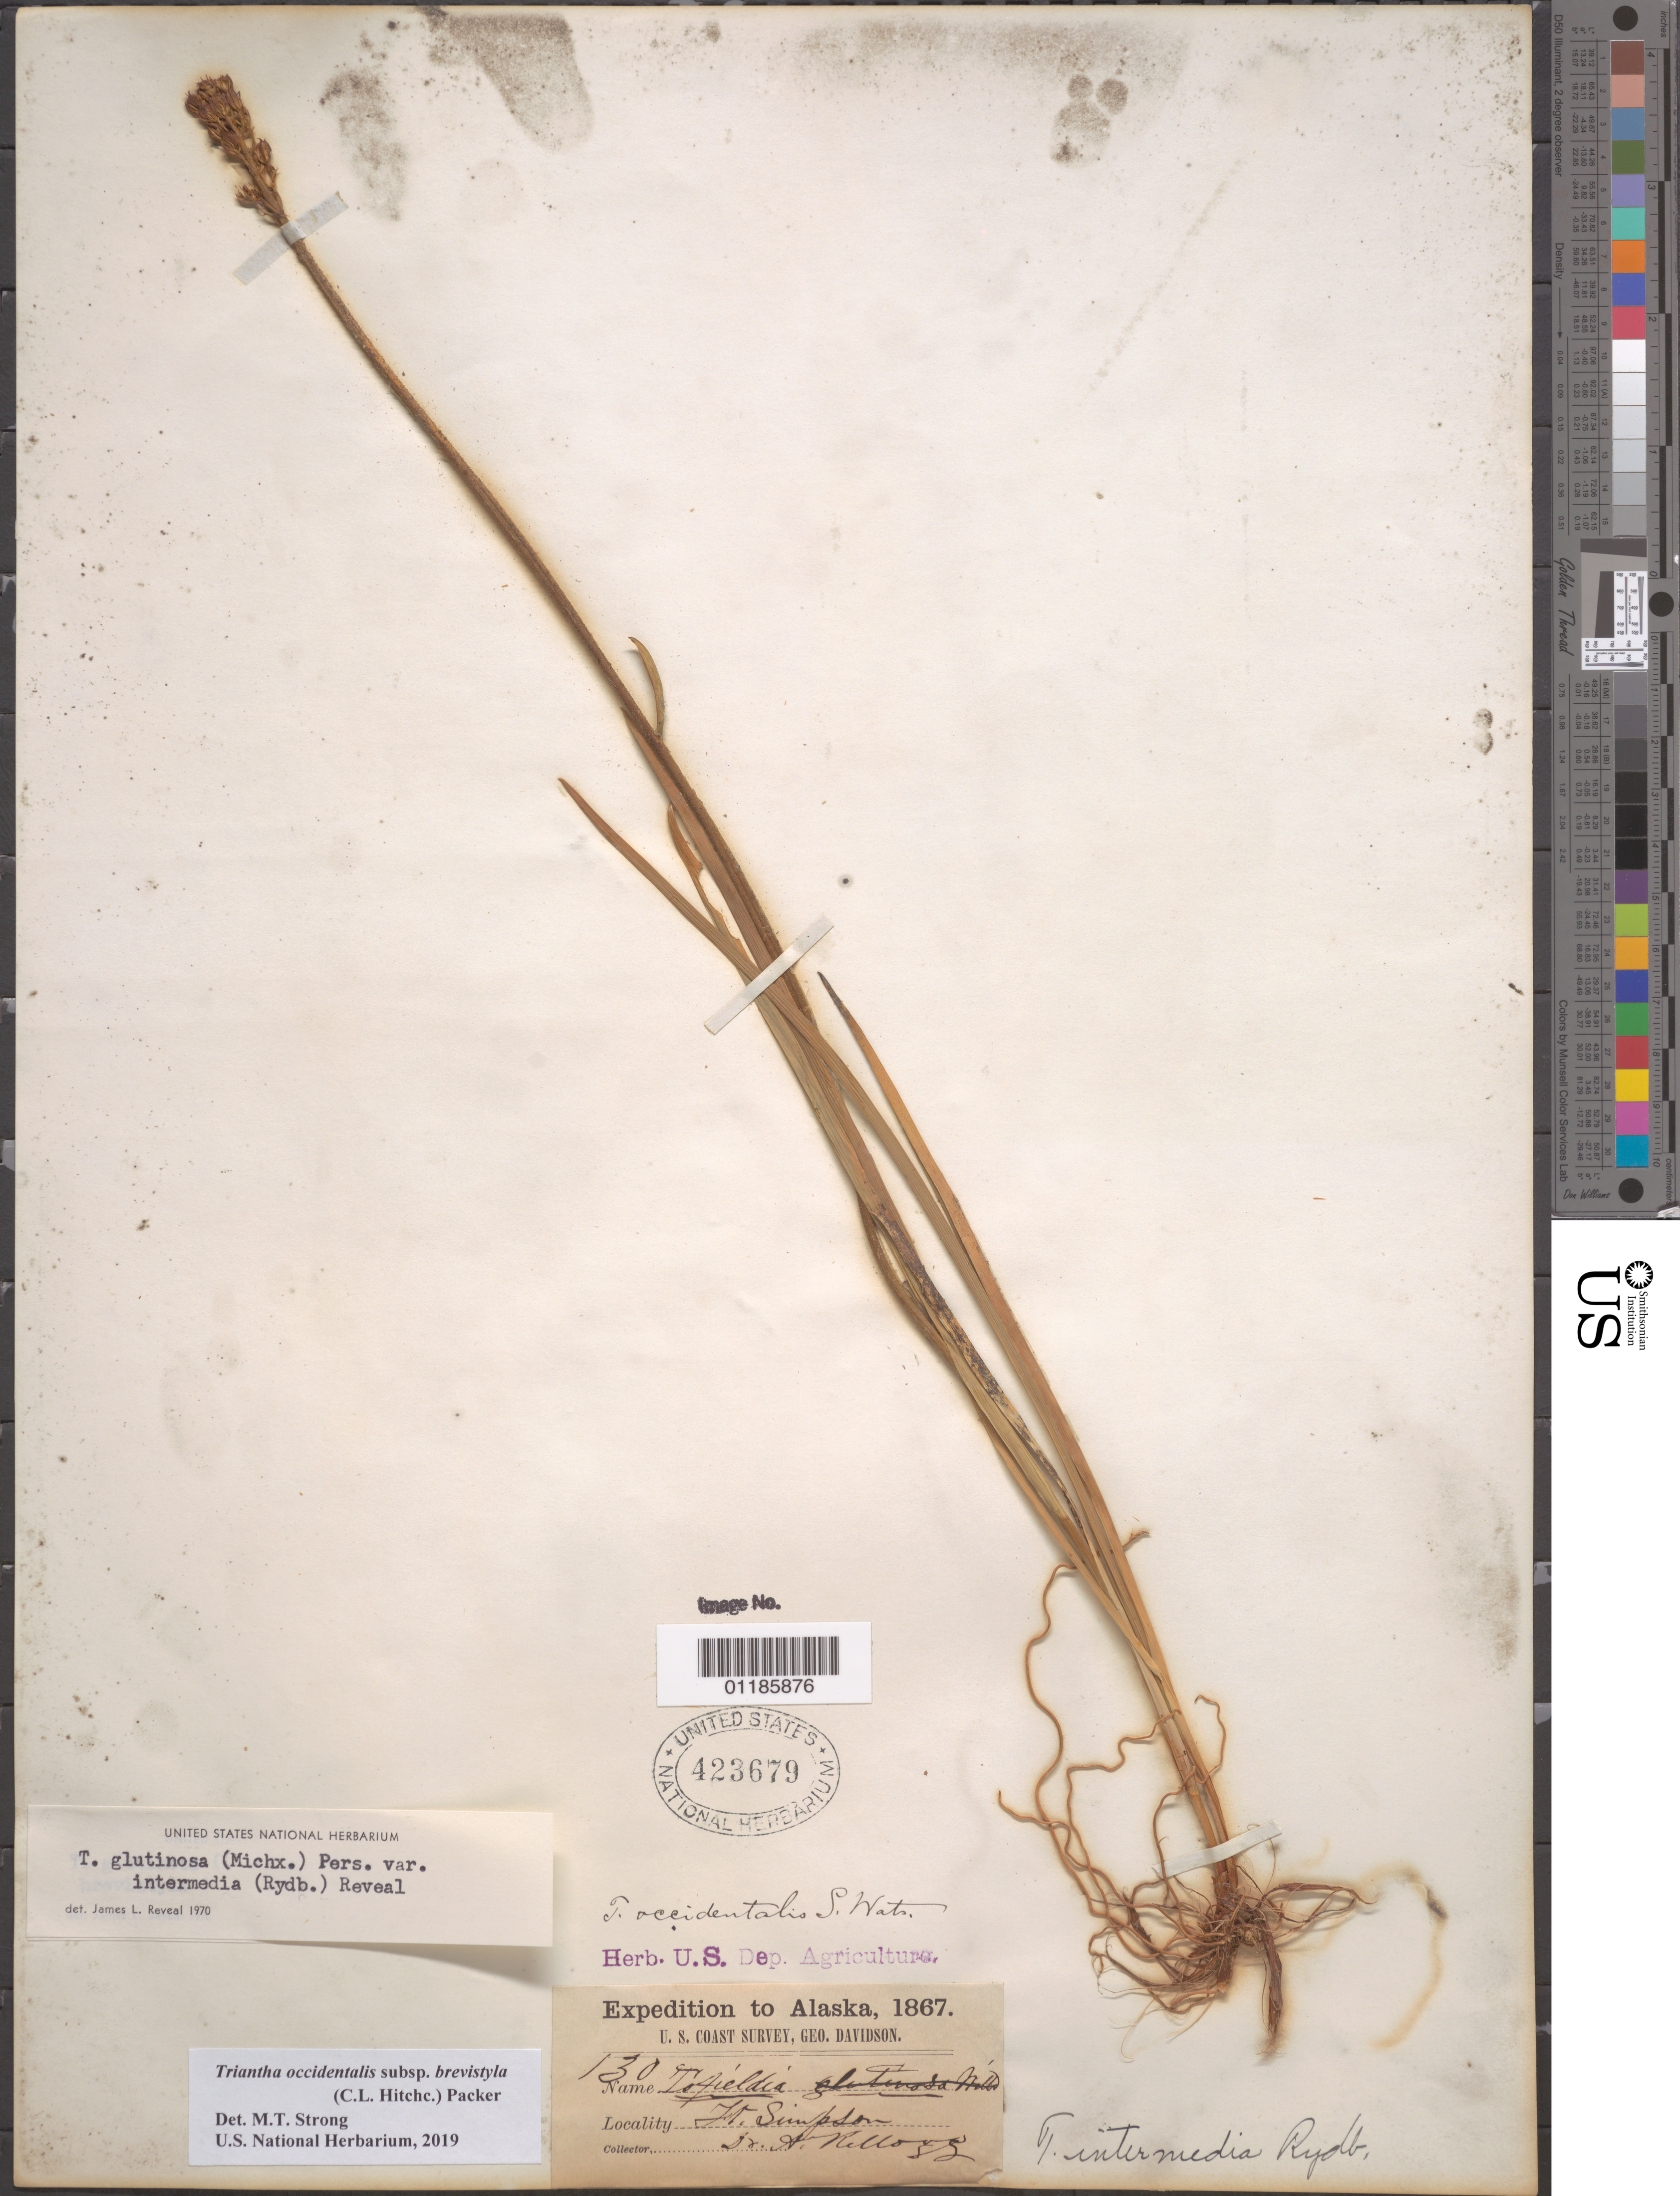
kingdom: Plantae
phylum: Tracheophyta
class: Liliopsida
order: Alismatales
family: Tofieldiaceae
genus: Triantha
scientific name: Triantha occidentalis subsp. brevistyla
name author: (C.L. Hitchc.) Packer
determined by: Strong, Mark T., (BOT), Smithsonian Institution - National Museum of Natural History (UNITED STATES)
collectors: A. Kellogg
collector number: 130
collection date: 1867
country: United States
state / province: Alaska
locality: Ft. Simpson.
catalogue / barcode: US 423679